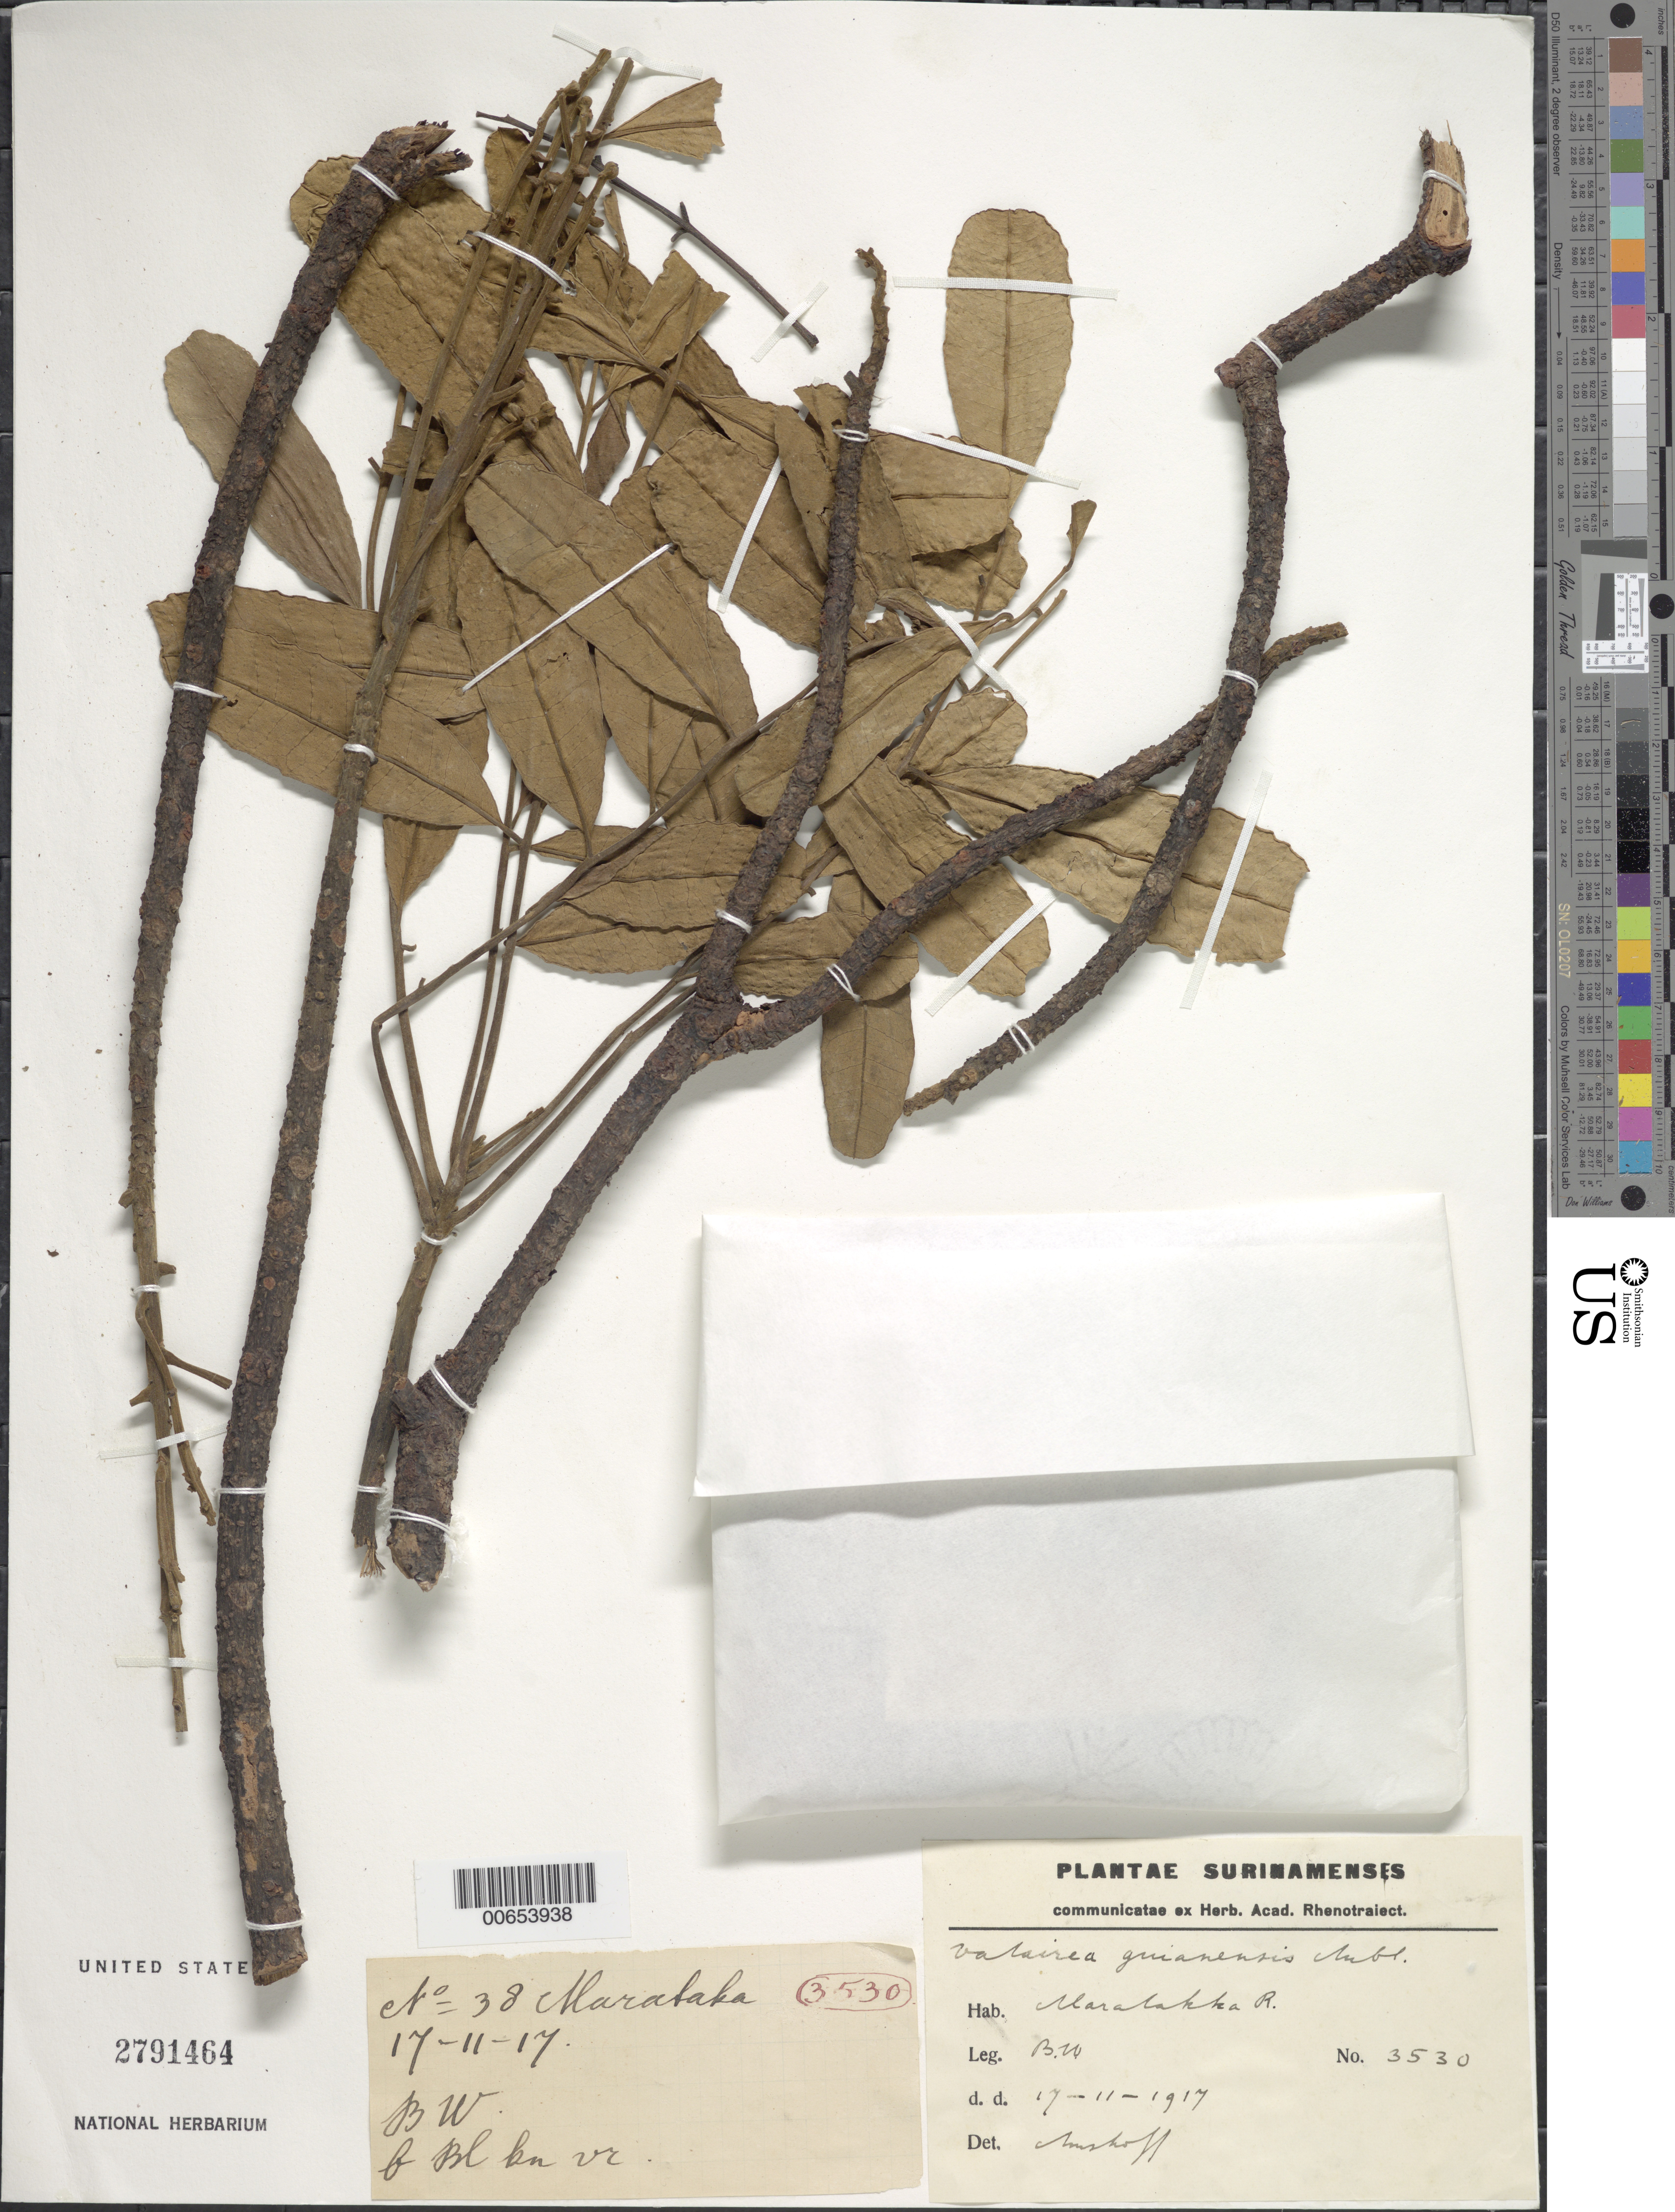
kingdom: Plantae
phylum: Tracheophyta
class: Magnoliopsida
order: Fabales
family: Fabaceae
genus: Vatairea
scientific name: Vatairea guianensis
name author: Aubl.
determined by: Amshoff, G. J. H.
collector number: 3530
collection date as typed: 17-Nov-17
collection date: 1917-11-17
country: Suriname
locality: Maratakka R.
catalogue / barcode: US 2791464